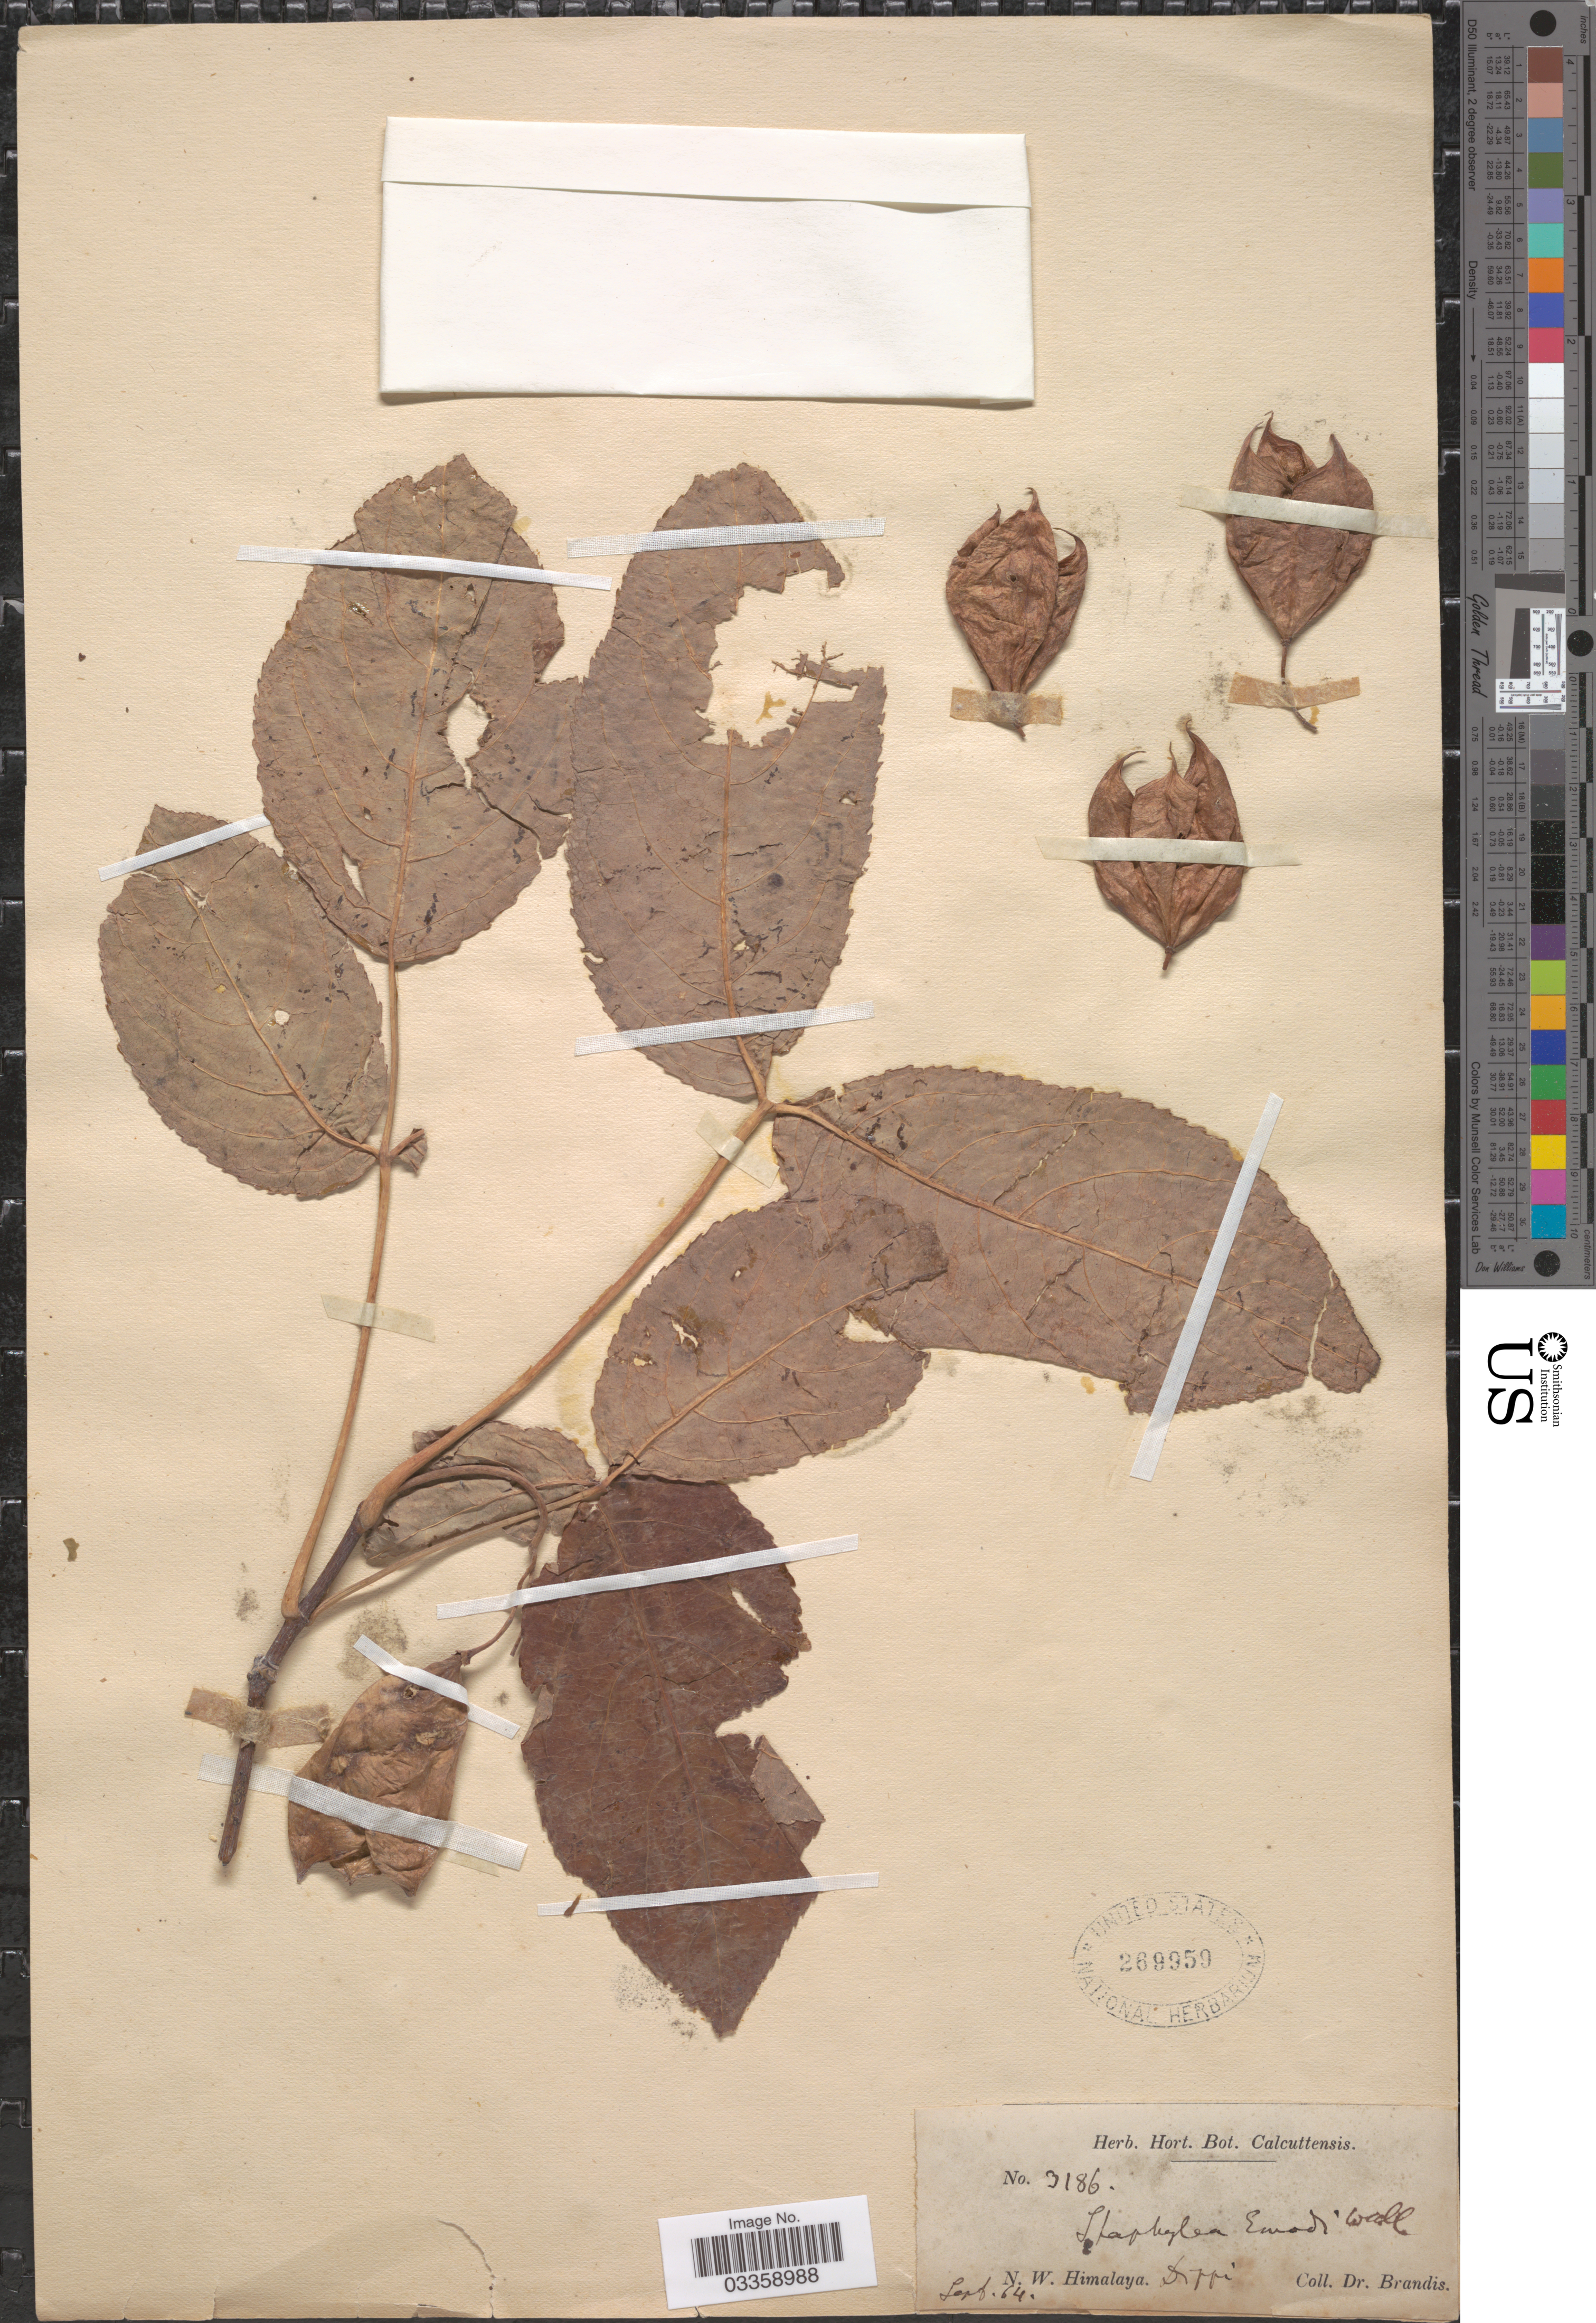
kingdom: Plantae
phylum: Tracheophyta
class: Magnoliopsida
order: Crossosomatales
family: Staphyleaceae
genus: Staphylea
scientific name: Staphylea emodi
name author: Wall. ex Brandis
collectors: Brandis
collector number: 3186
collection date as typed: Transcribed d/m/y: /9/64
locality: N.W. Himalaya. Diffi [Dippi?] [interpreted].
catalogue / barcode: US 269959